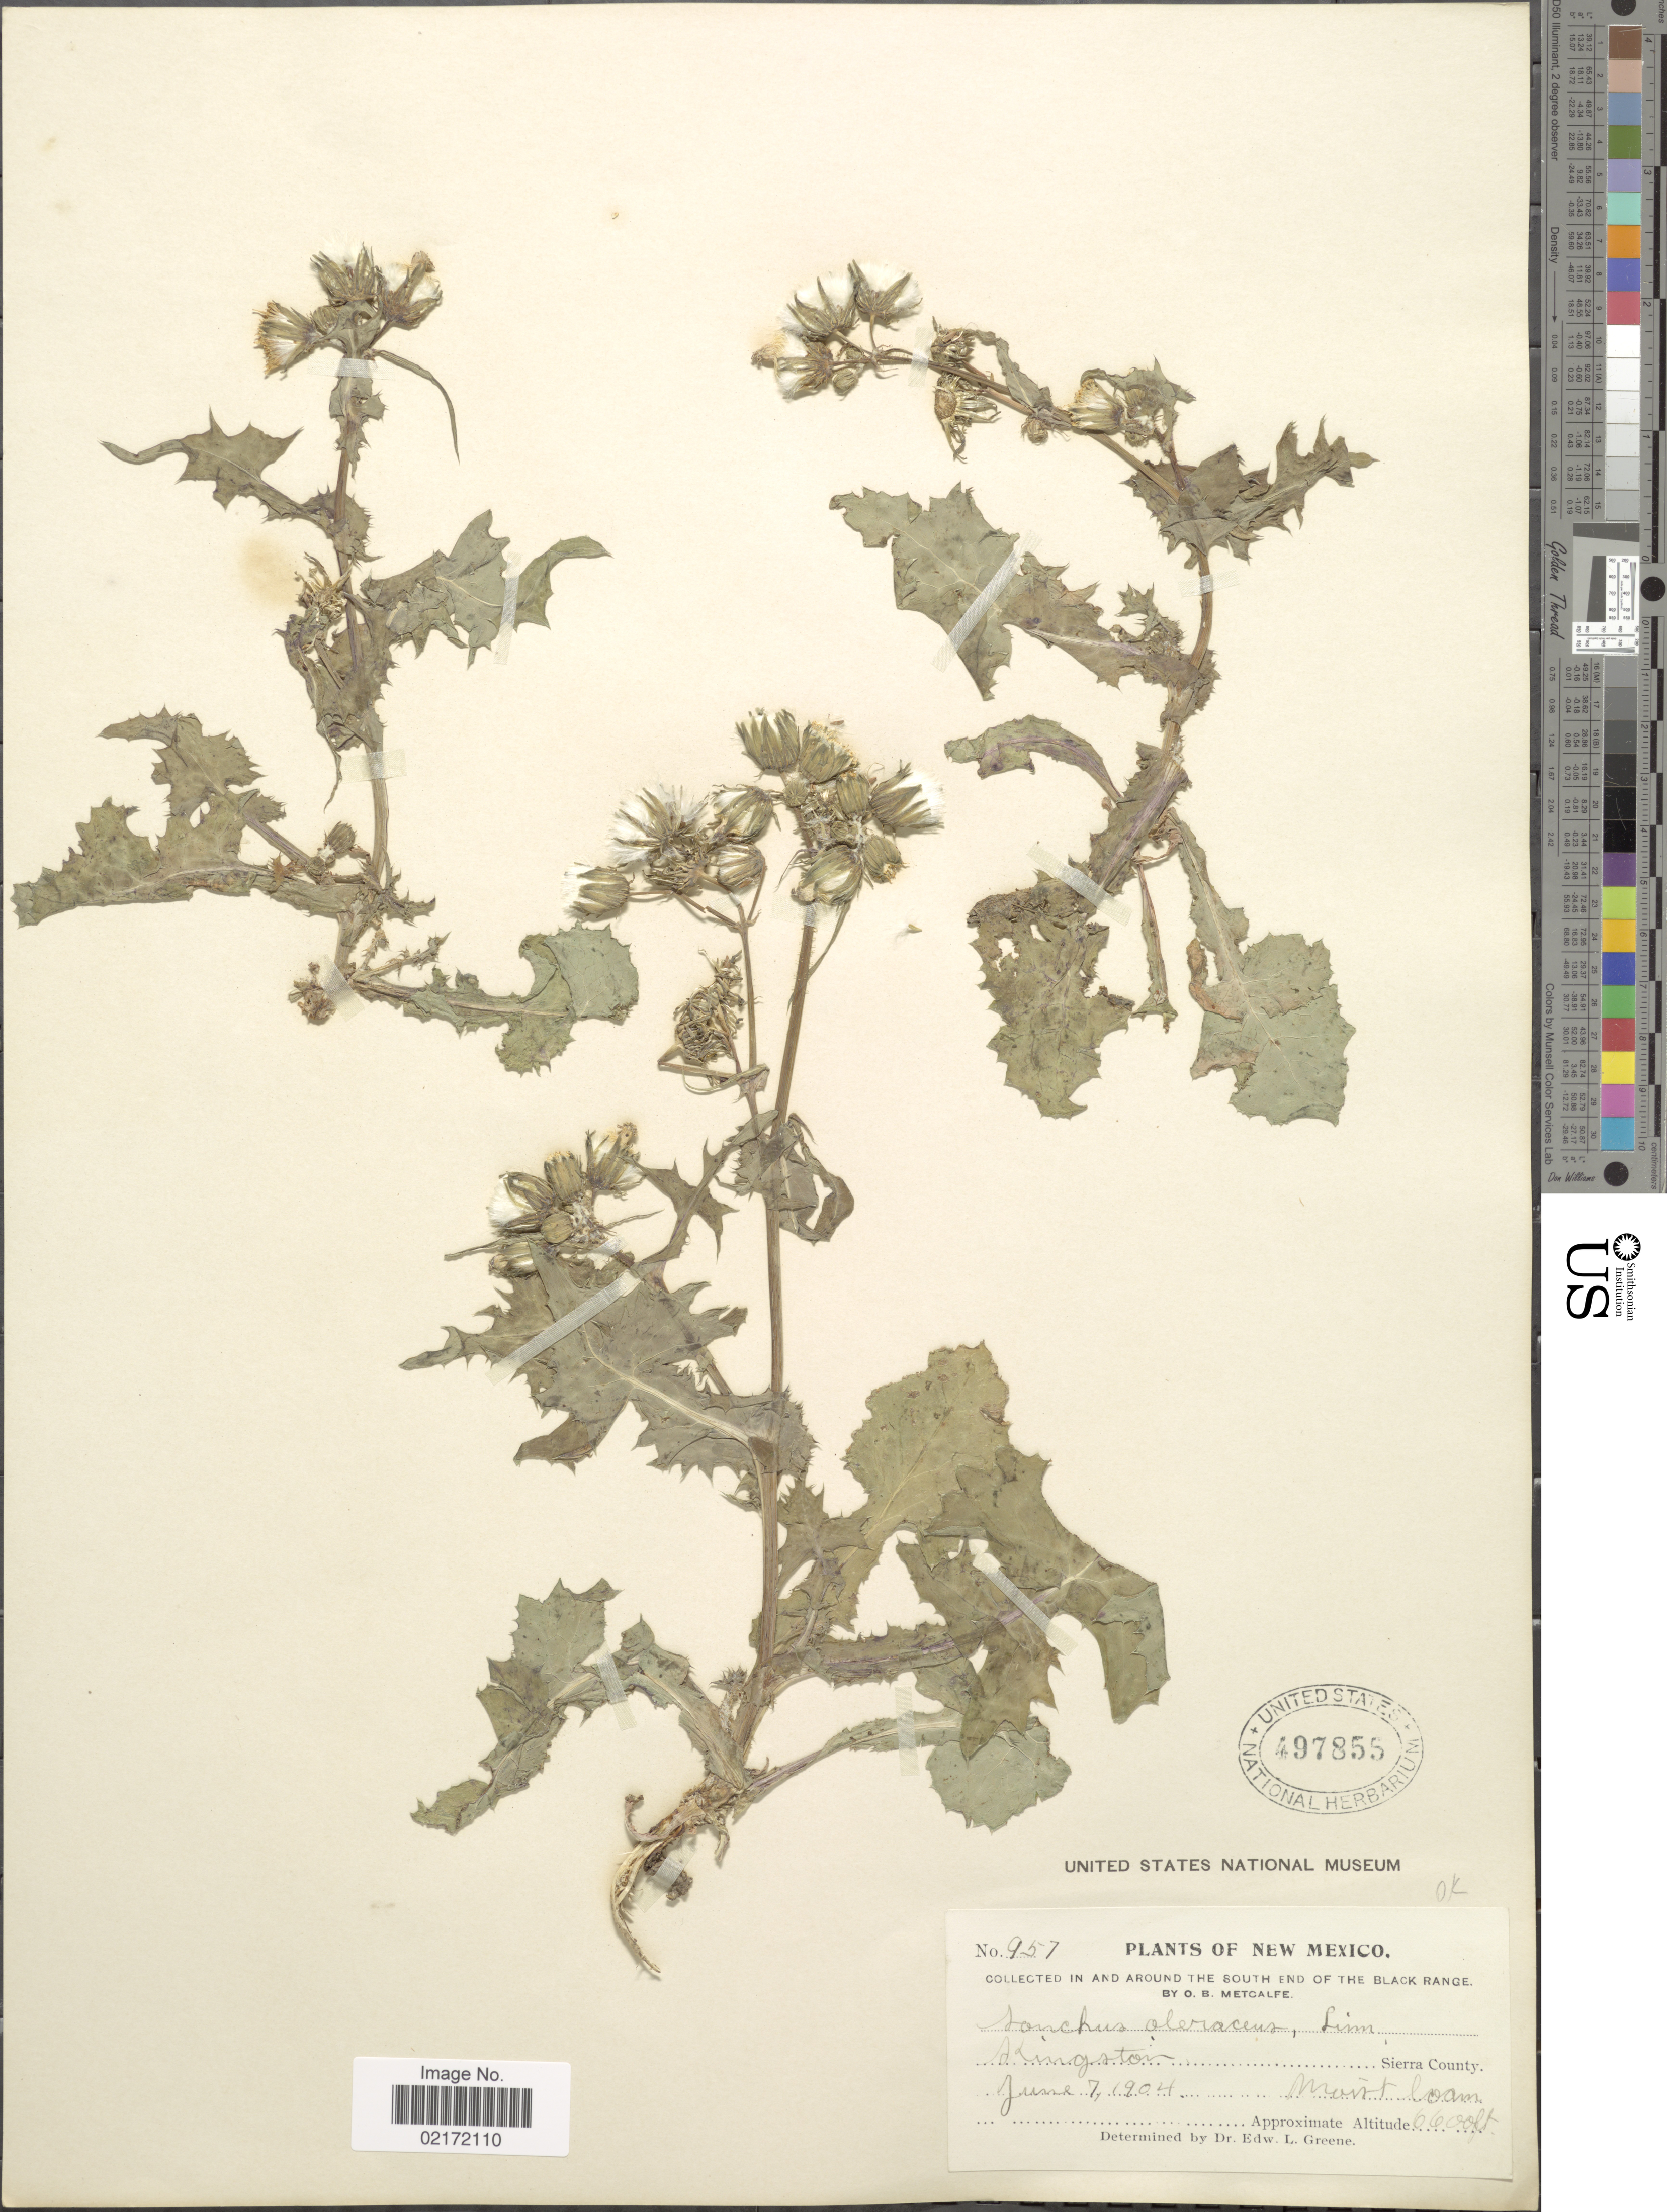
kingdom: Plantae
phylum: Tracheophyta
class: Magnoliopsida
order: Asterales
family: Asteraceae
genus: Sonchus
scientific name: Sonchus oleraceus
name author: L.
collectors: O. B. Metcalfe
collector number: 957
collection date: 1904-06-07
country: United States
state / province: New Mexico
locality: In and around the South End of the Black Range. Kingston, Sierra County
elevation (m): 2012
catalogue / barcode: US 497855